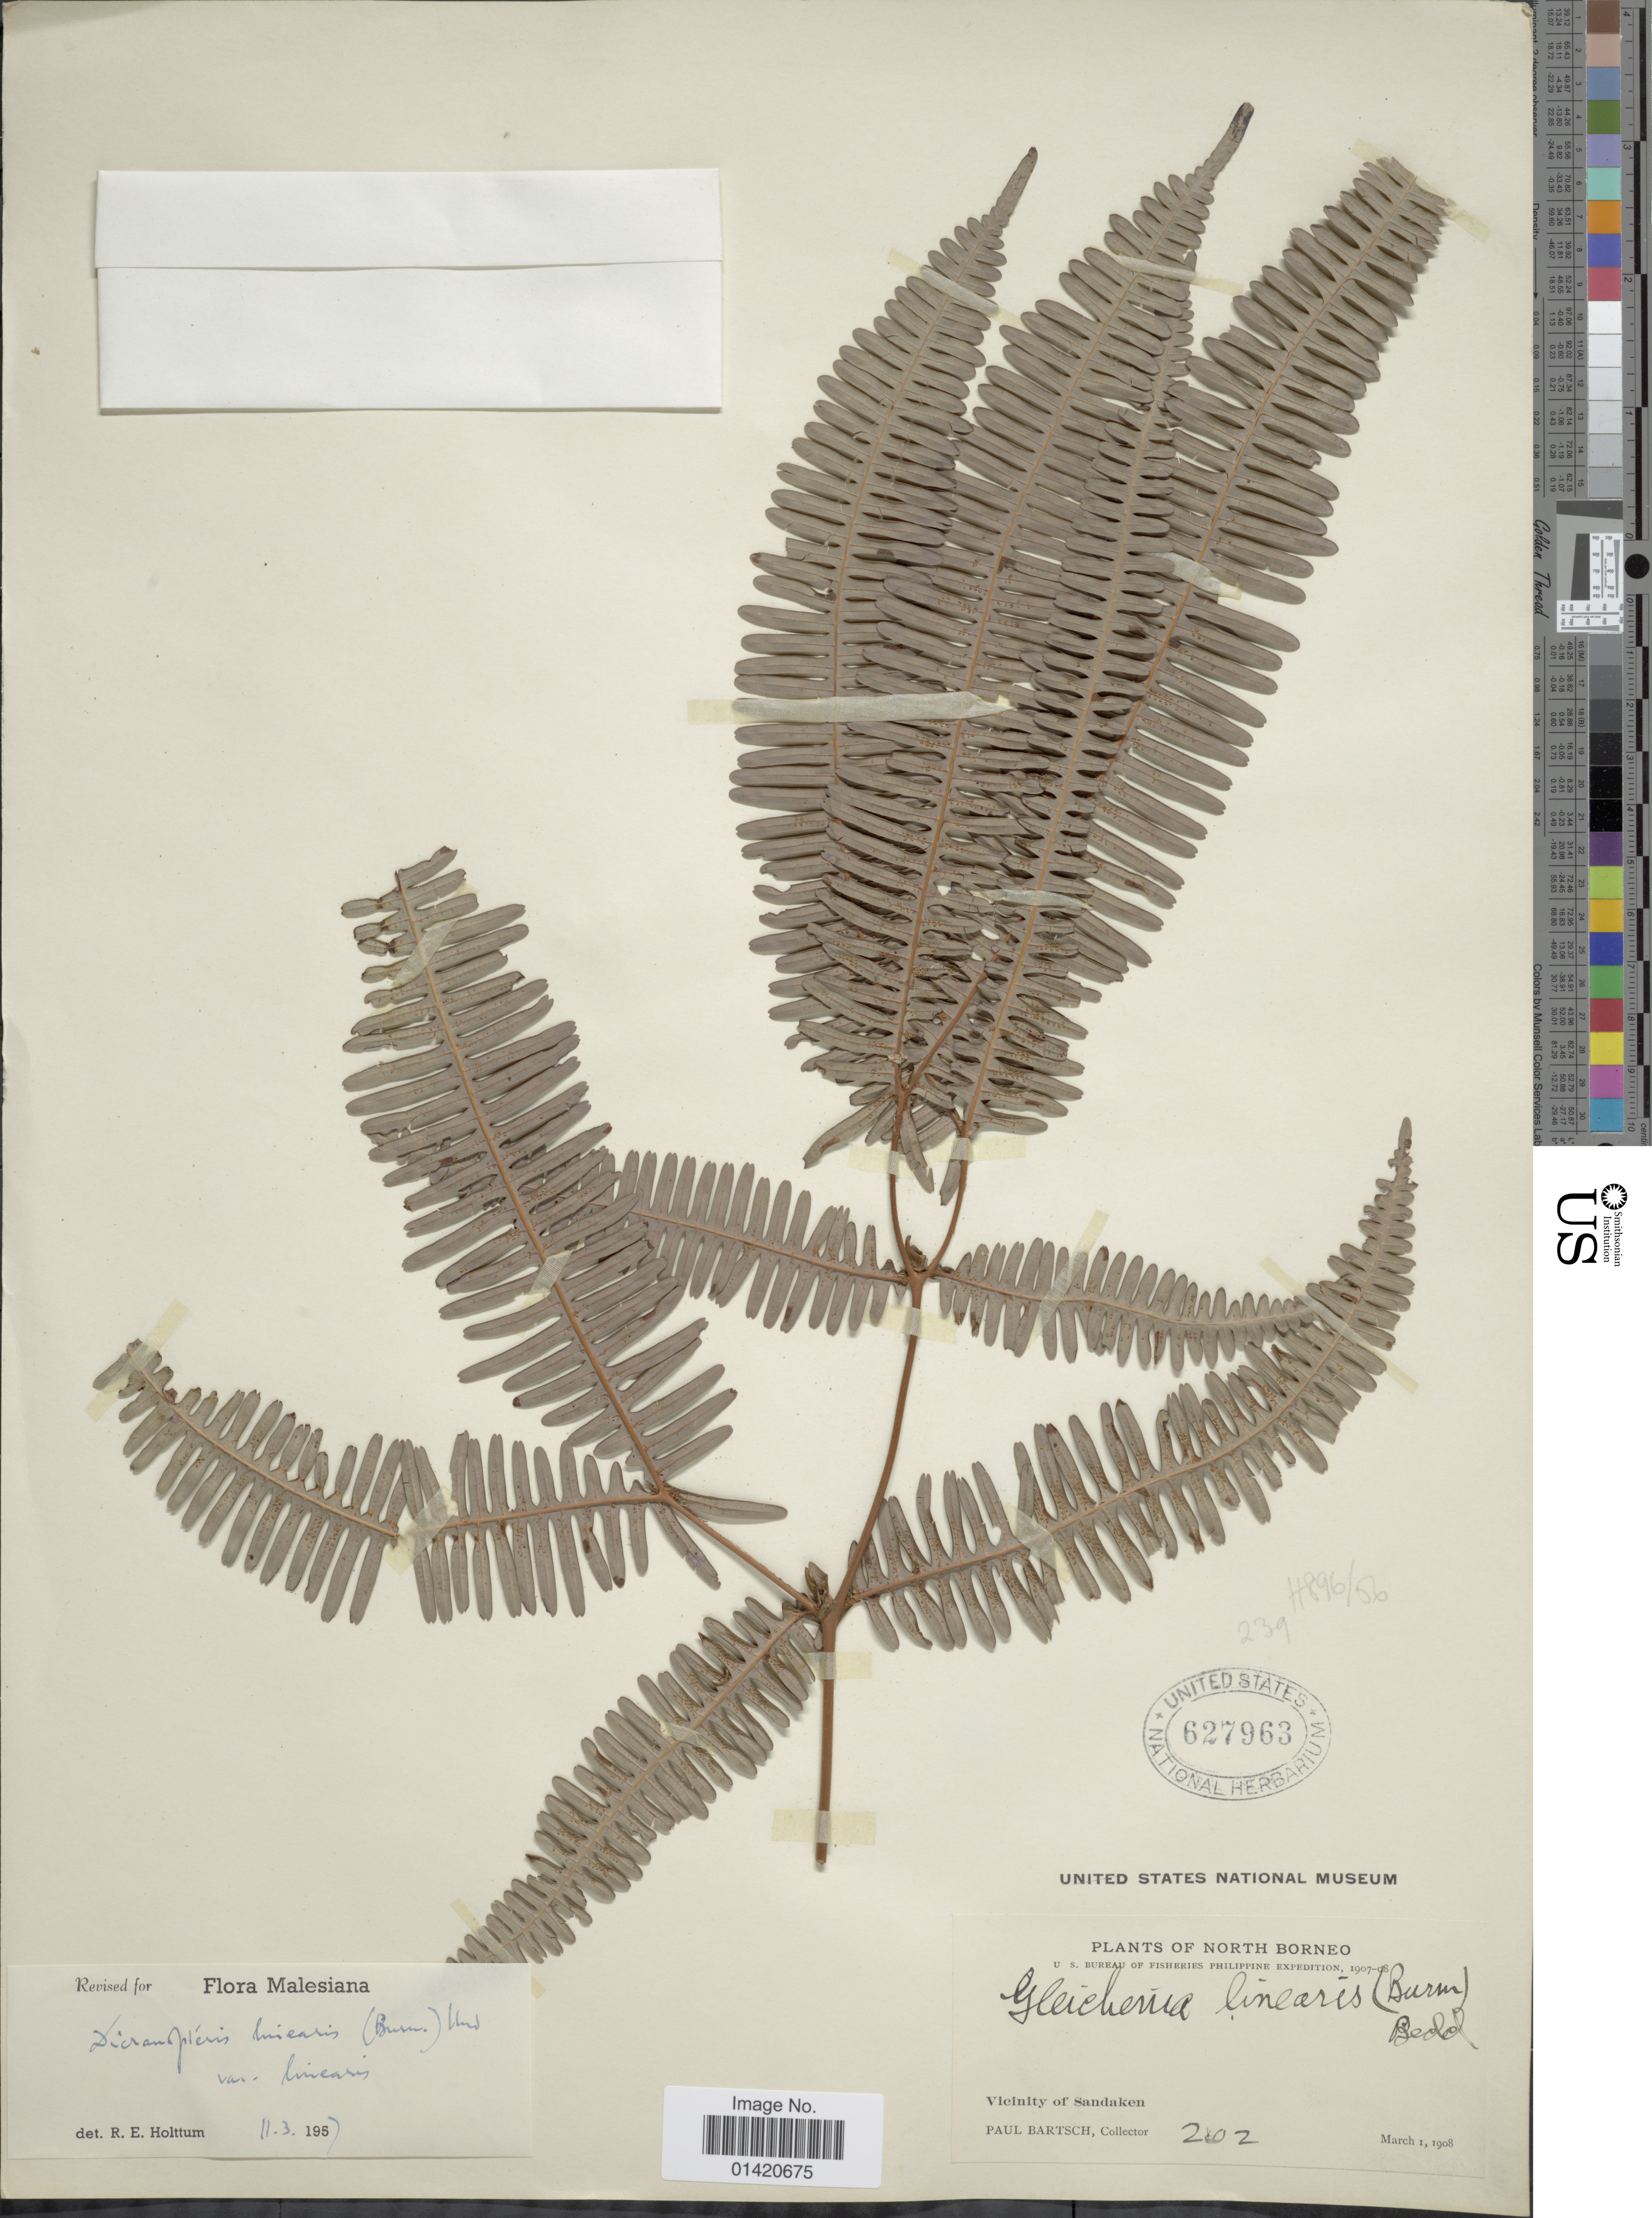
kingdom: Plantae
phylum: Tracheophyta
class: Polypodiopsida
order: Gleicheniales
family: Gleicheniaceae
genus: Dicranopteris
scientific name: Dicranopteris linearis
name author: (Burm. f.) Underw.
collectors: P. Bartsch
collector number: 202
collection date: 1908-03-01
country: Malaysia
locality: North Borneo, Vicinity of Sandaken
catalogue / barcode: US 627963